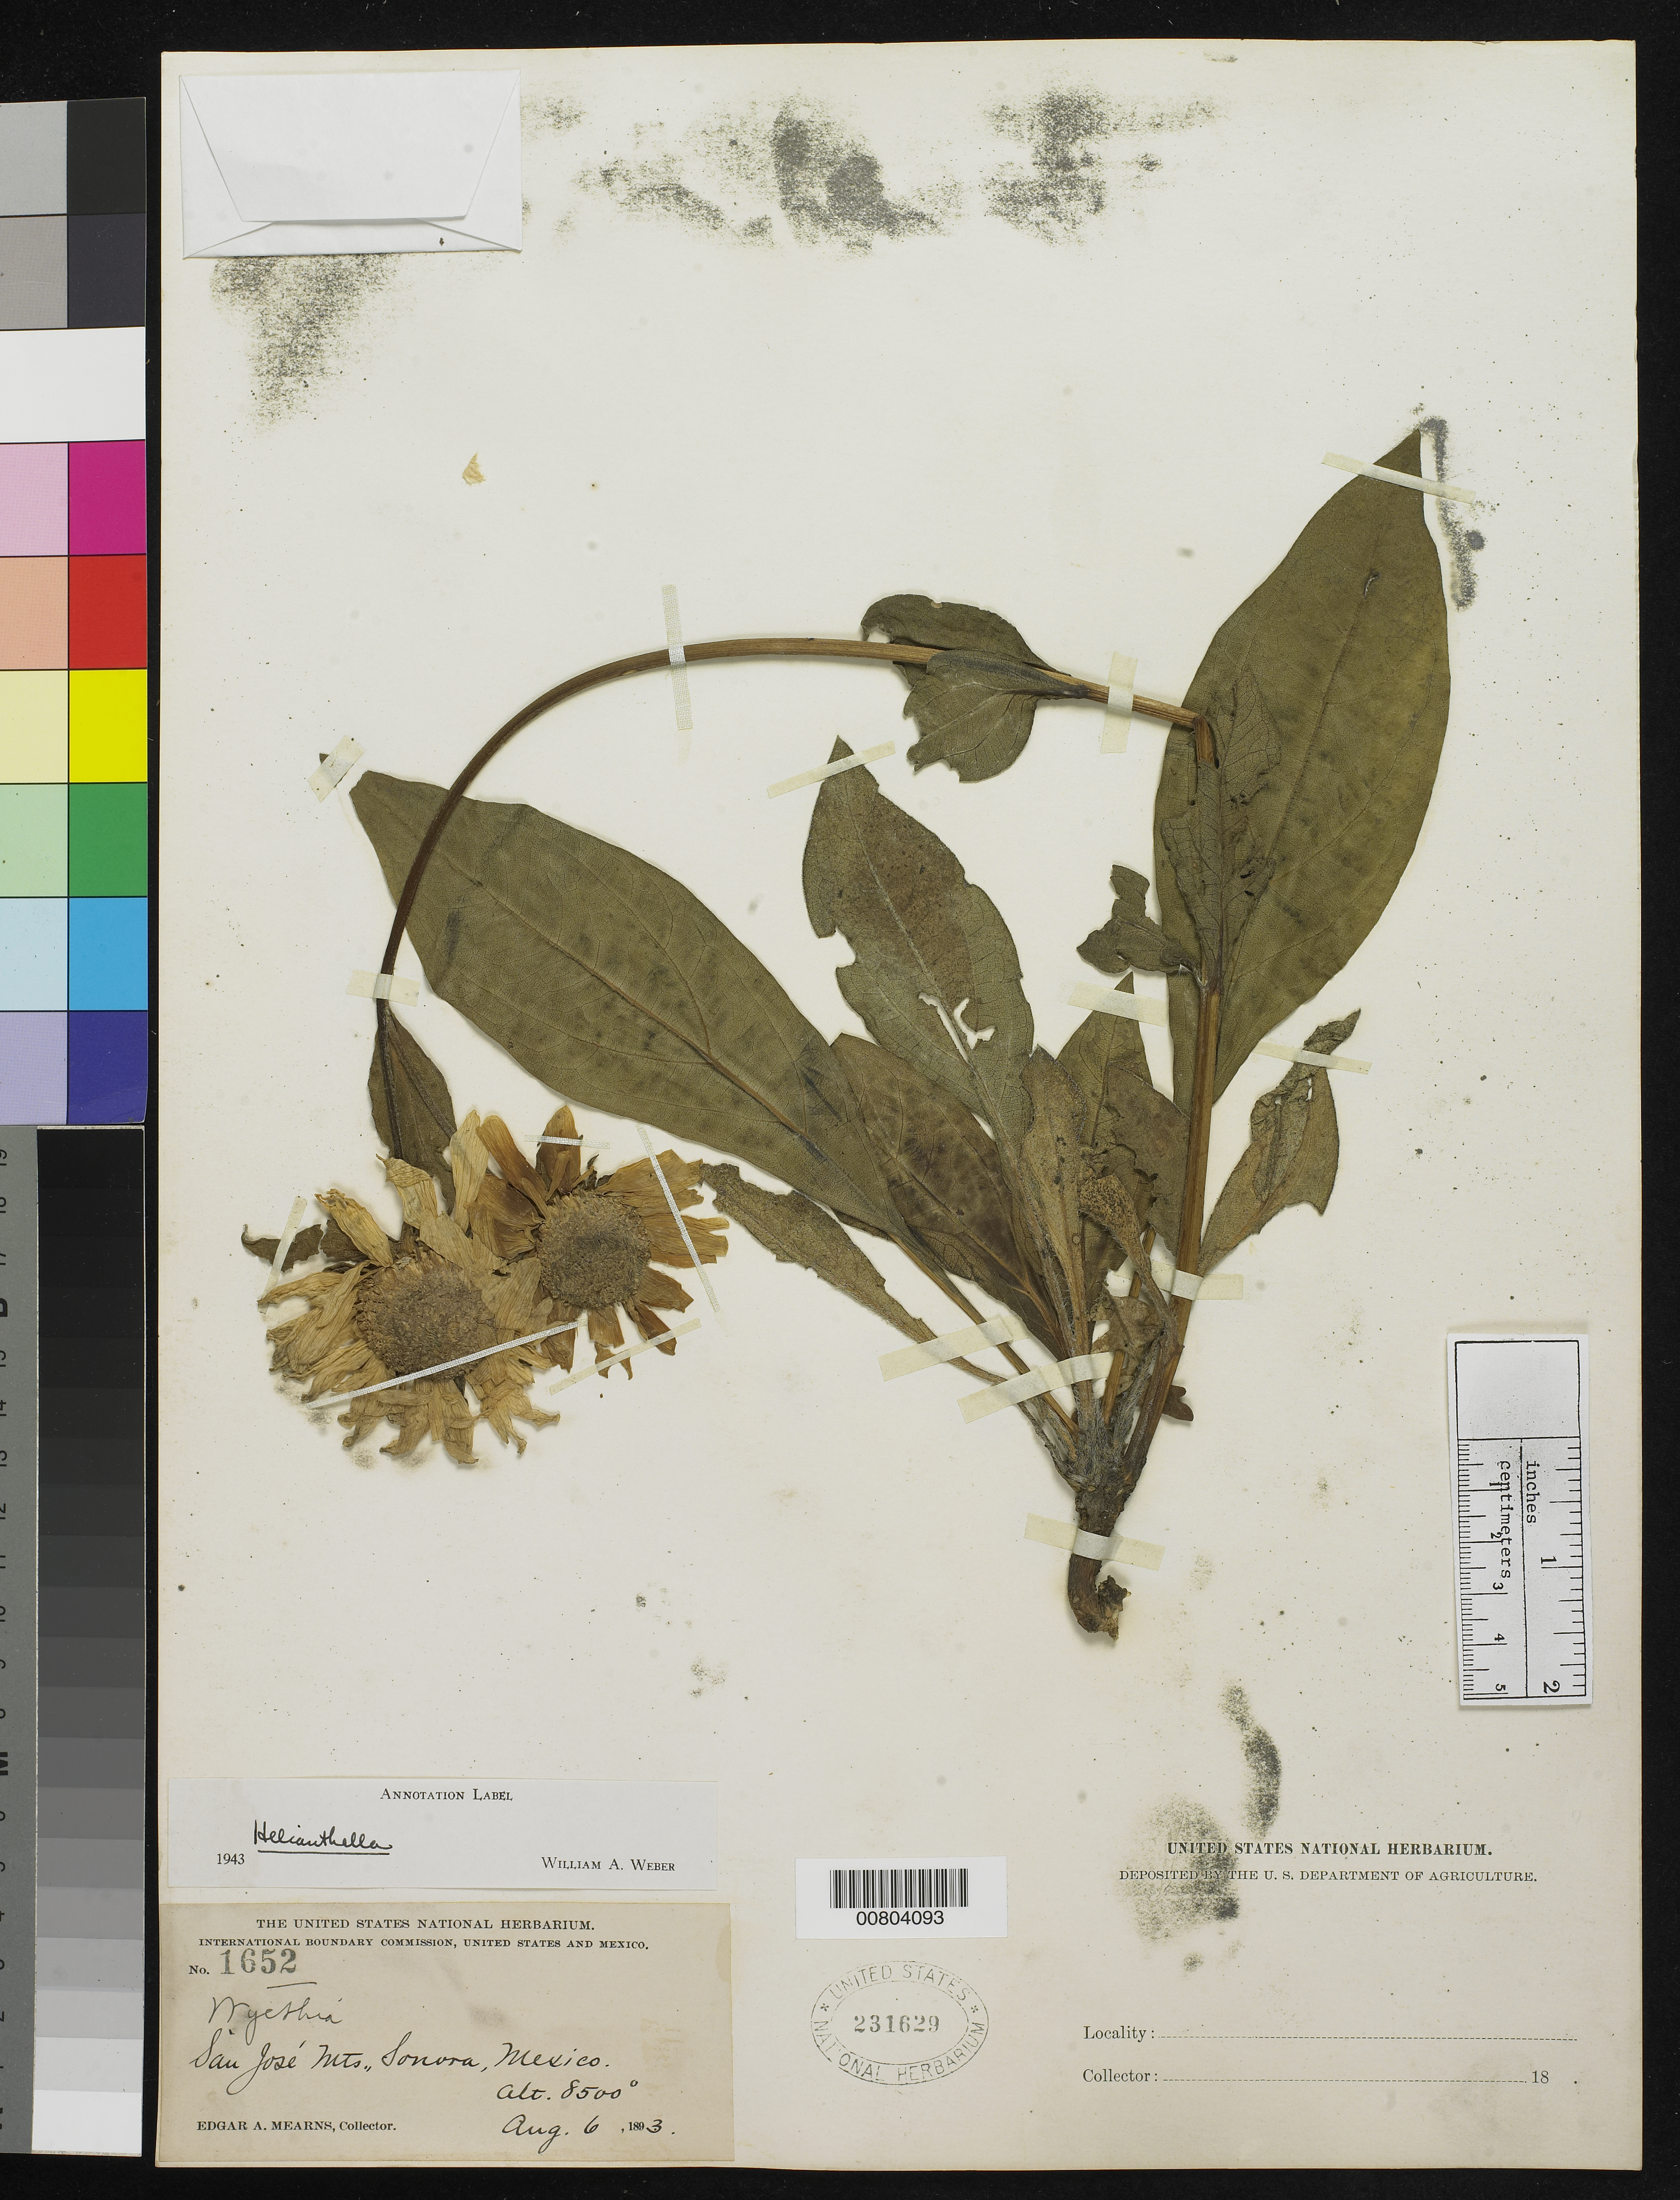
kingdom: Plantae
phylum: Tracheophyta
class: Magnoliopsida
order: Asterales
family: Asteraceae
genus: Helianthella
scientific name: Helianthella sp.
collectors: E. A. Mearns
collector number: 1652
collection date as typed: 06 Aug 1893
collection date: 1893-08-06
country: Mexico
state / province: Sonora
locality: San José Mountains, Sonora.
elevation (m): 2591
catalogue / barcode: US 231629